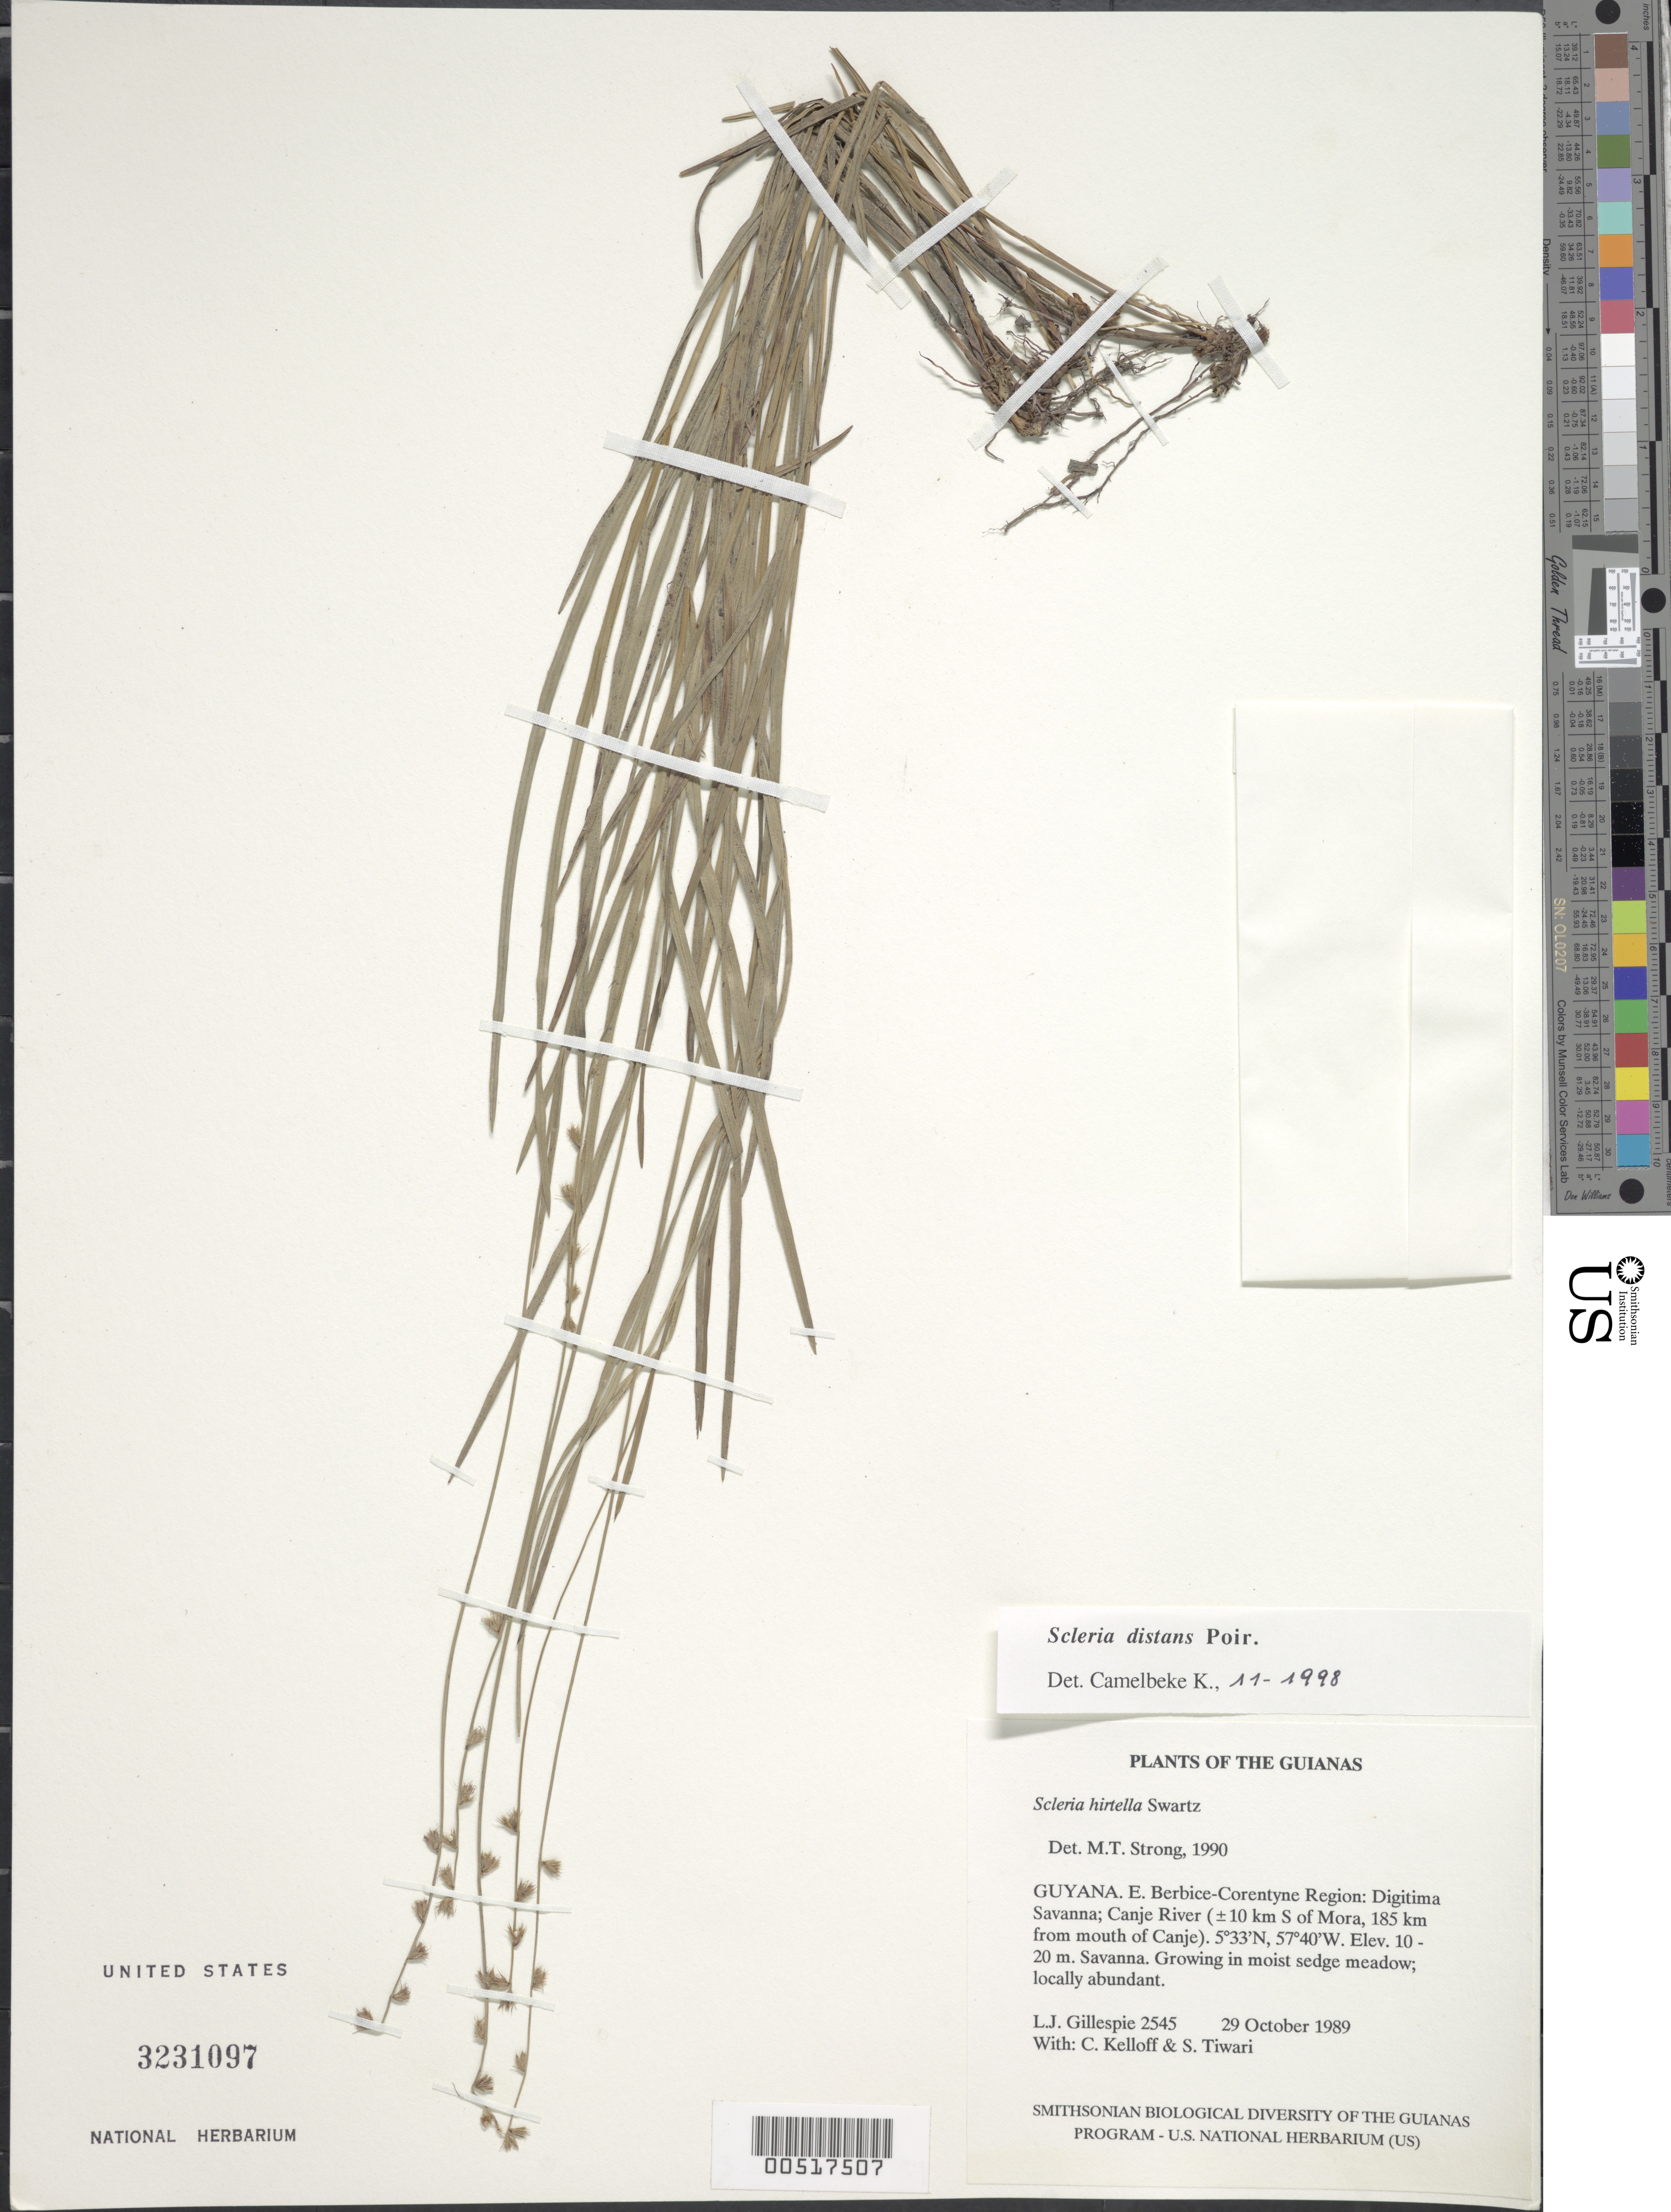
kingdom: Plantae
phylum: Tracheophyta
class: Liliopsida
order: Poales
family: Cyperaceae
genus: Scleria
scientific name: Scleria distans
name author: Poir.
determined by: Camelbeke, K.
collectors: L. J. Gillespie, C. L. Kelloff & S. Tiwari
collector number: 2545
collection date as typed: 30 October 1989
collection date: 1989-10-30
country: Guyana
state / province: E. Berbice-Corentyne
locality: Digitima Savanna, Canje River, ±185 km from mouth of Canje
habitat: Savanna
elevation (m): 10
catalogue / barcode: US 3231097